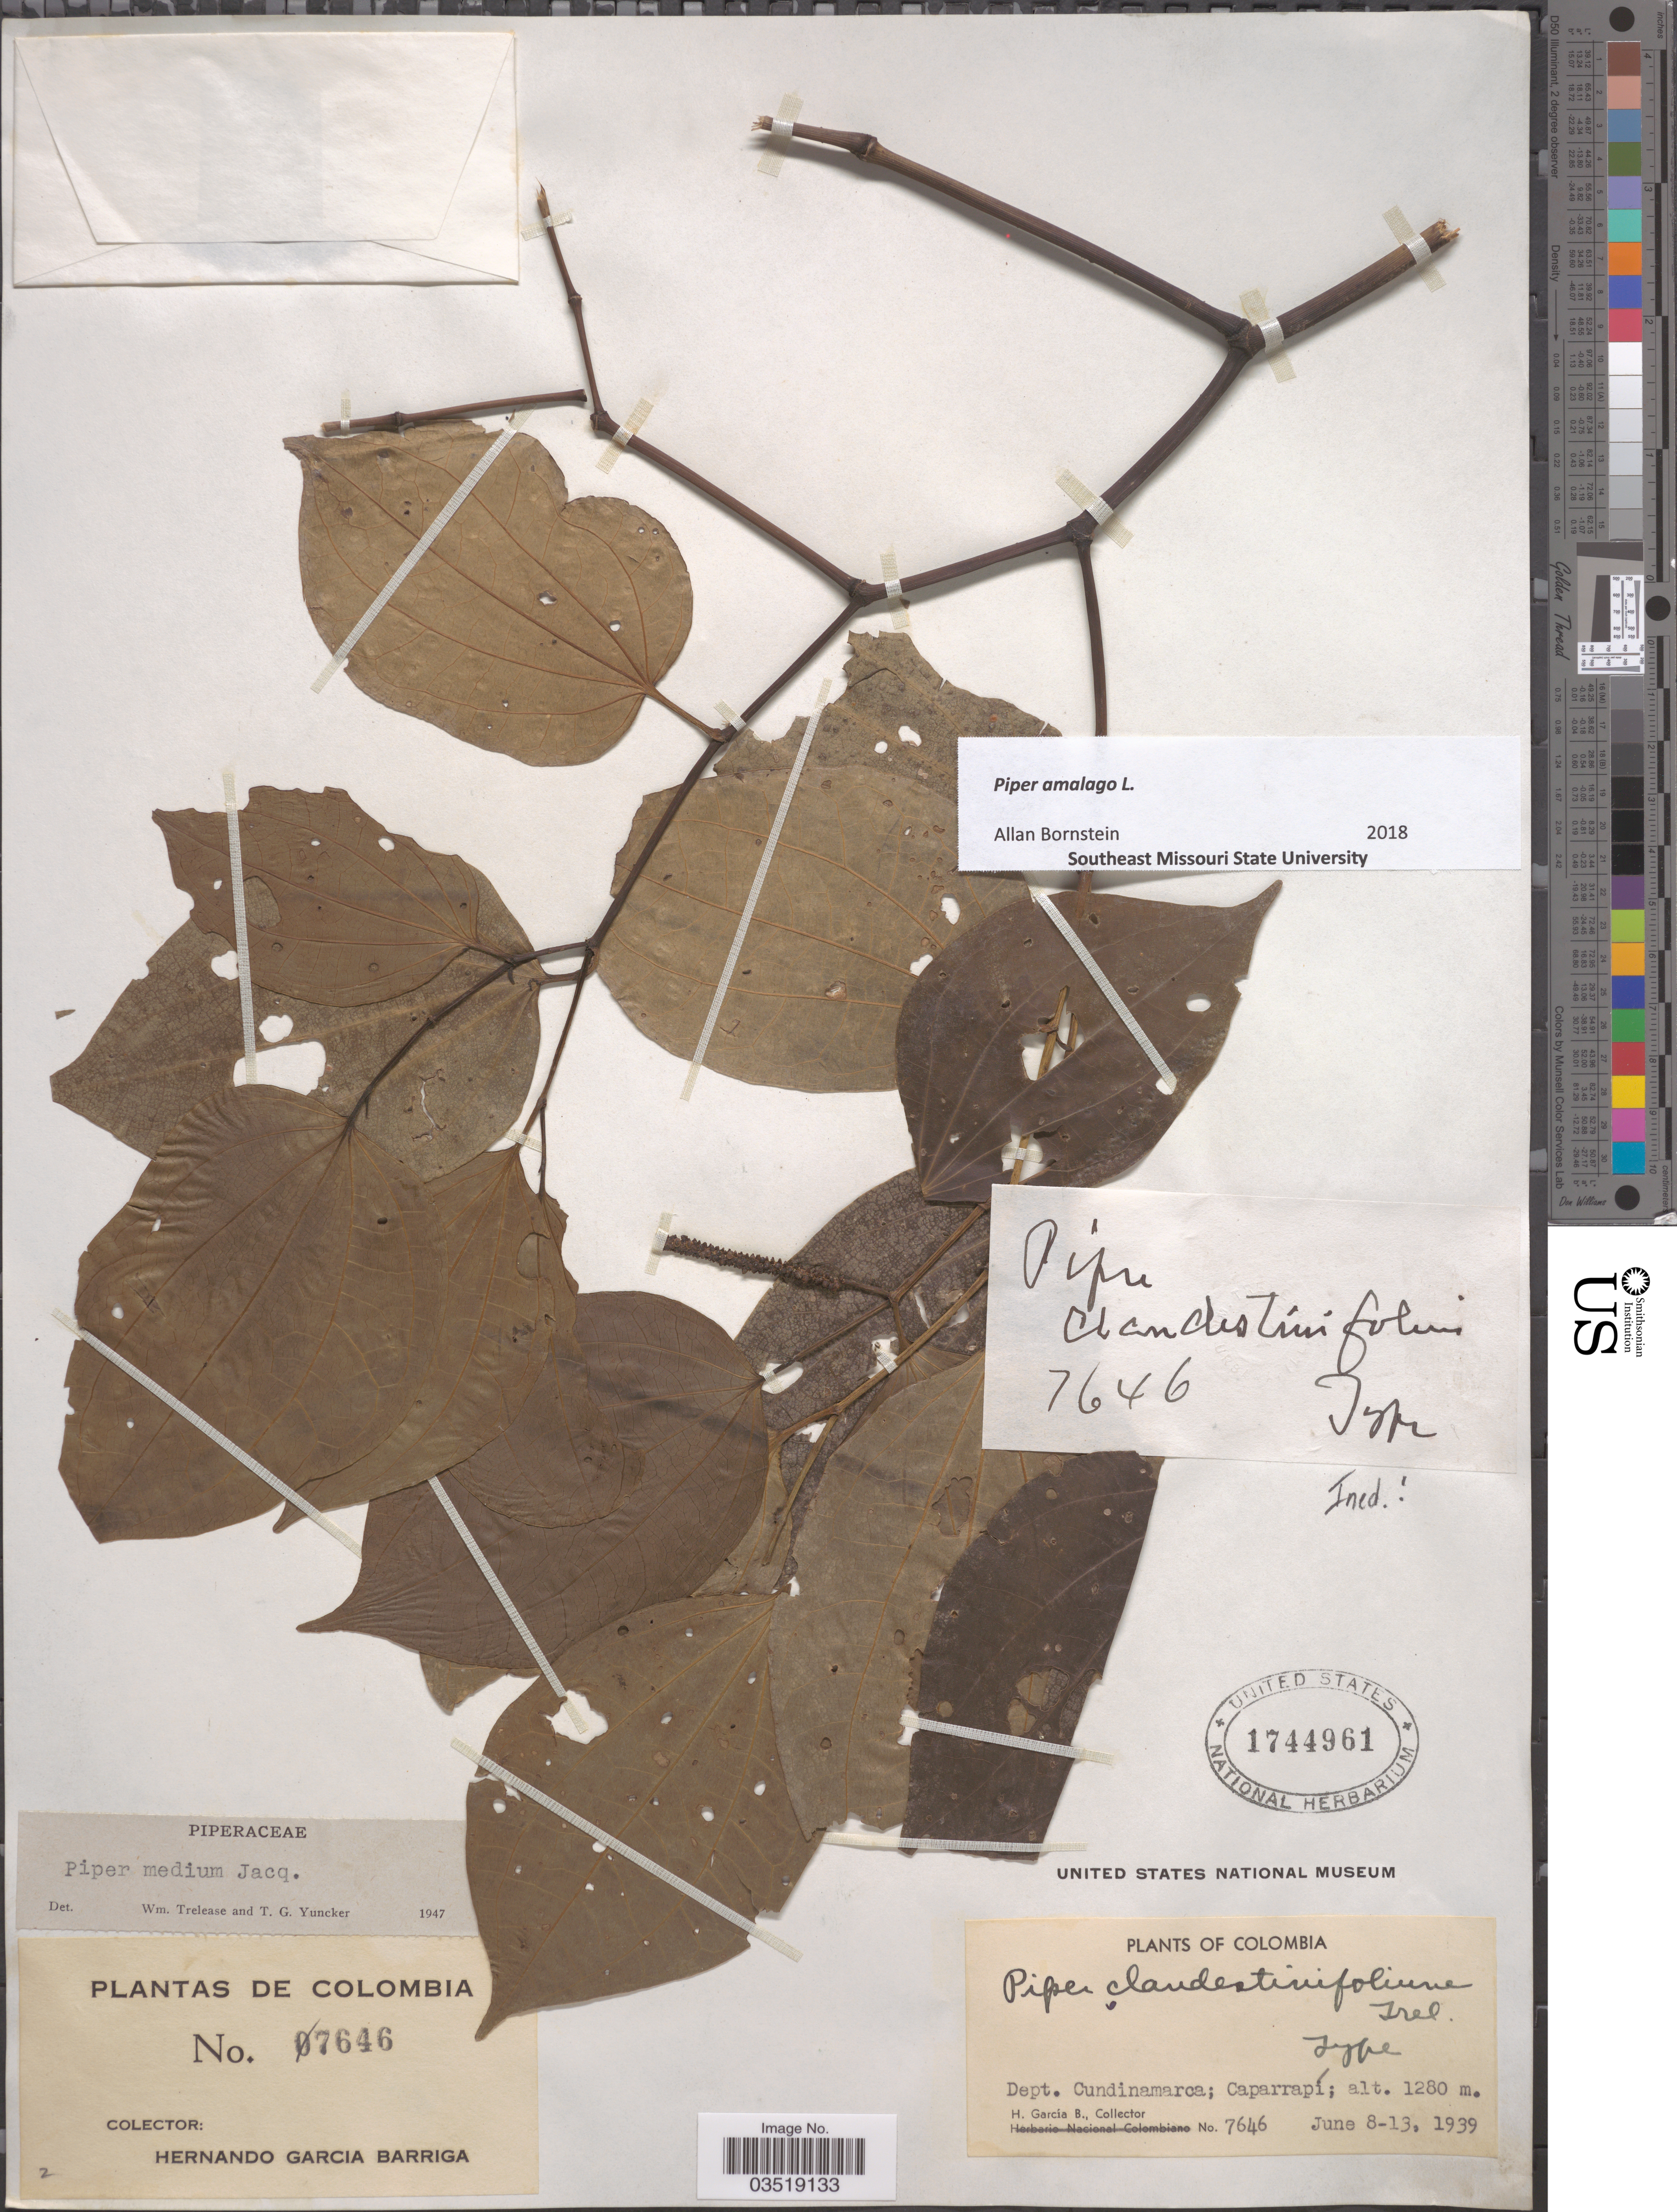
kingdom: Plantae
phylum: Tracheophyta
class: Magnoliopsida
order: Piperales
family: Piperaceae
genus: Piper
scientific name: Piper amalago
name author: L.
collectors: H. García Barriga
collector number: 7646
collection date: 1939-06-08/1939-06-13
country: Colombia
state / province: Cundinamarca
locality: Dept. Cundinamarca; Caparrapí.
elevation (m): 1280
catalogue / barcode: US 1744961